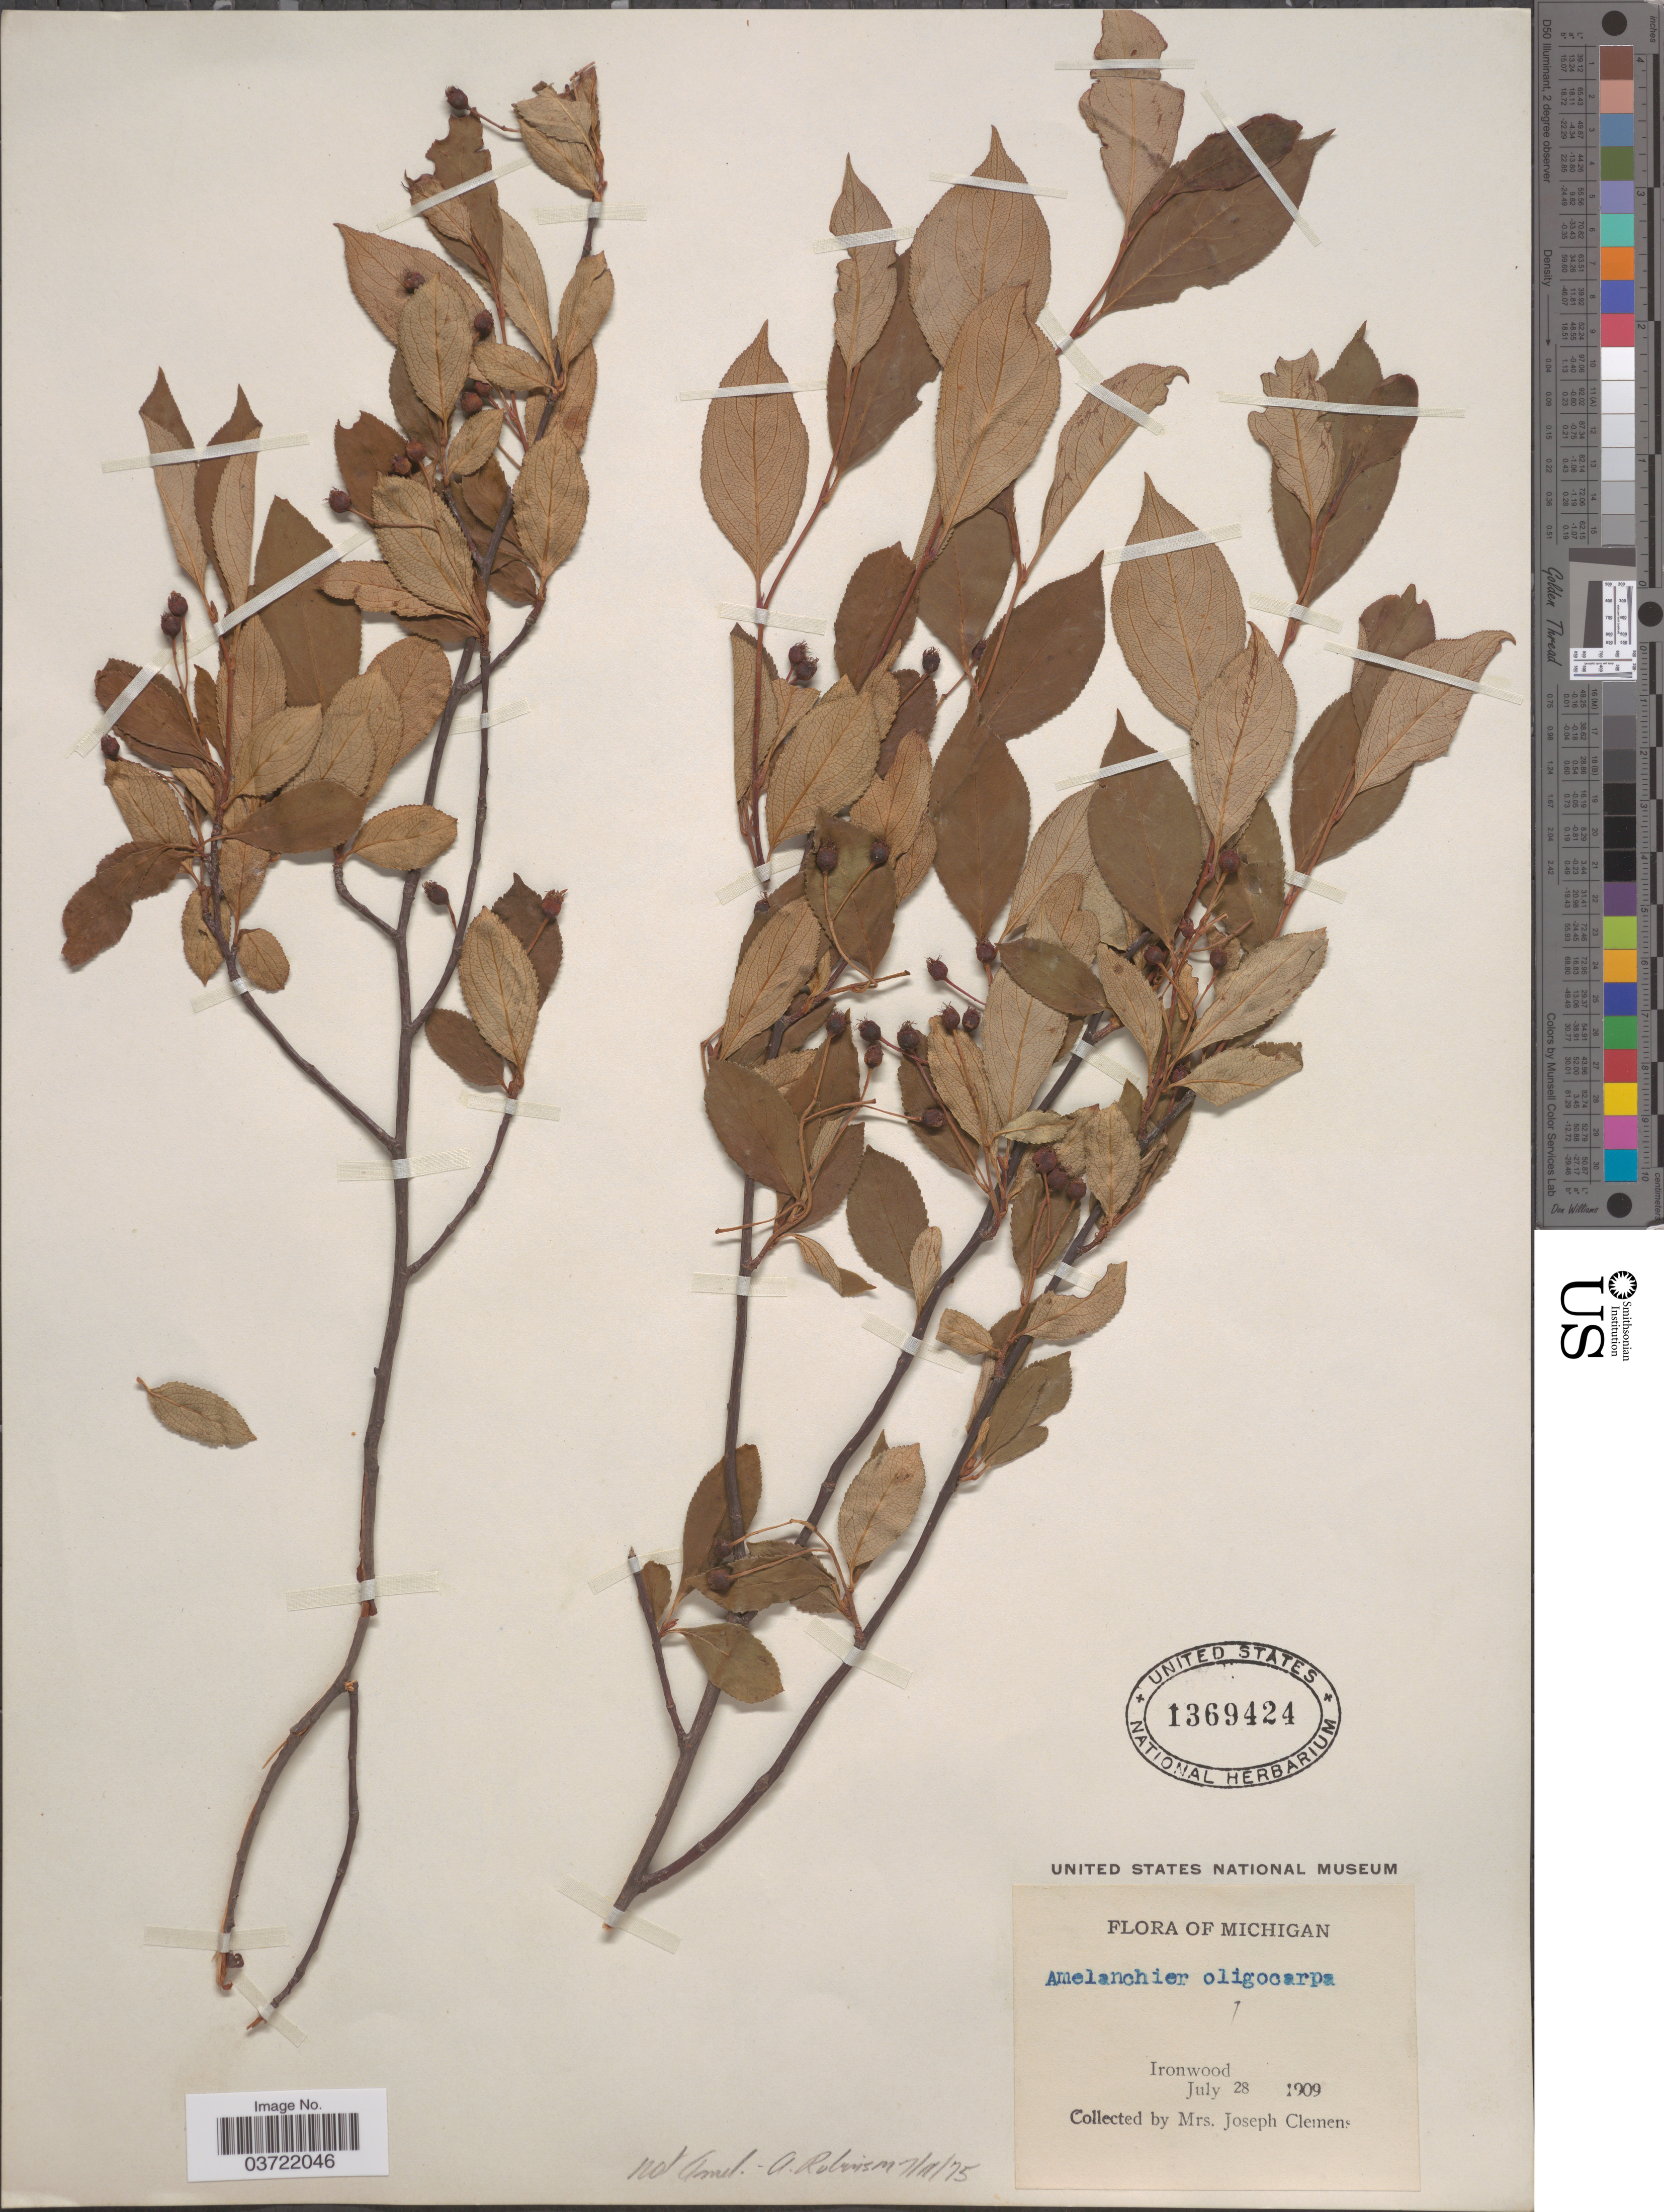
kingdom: Plantae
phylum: Tracheophyta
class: Magnoliopsida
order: Rosales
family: Rosaceae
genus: Aronia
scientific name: Aronia melanocarpa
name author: (Michx.) Elliott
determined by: Strong, Mark T., (BOT), Smithsonian Institution - National Museum of Natural History (UNITED STATES)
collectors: J. Clemens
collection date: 1909-07-28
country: United States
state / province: Michigan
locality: Ironwood.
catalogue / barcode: US 1369424